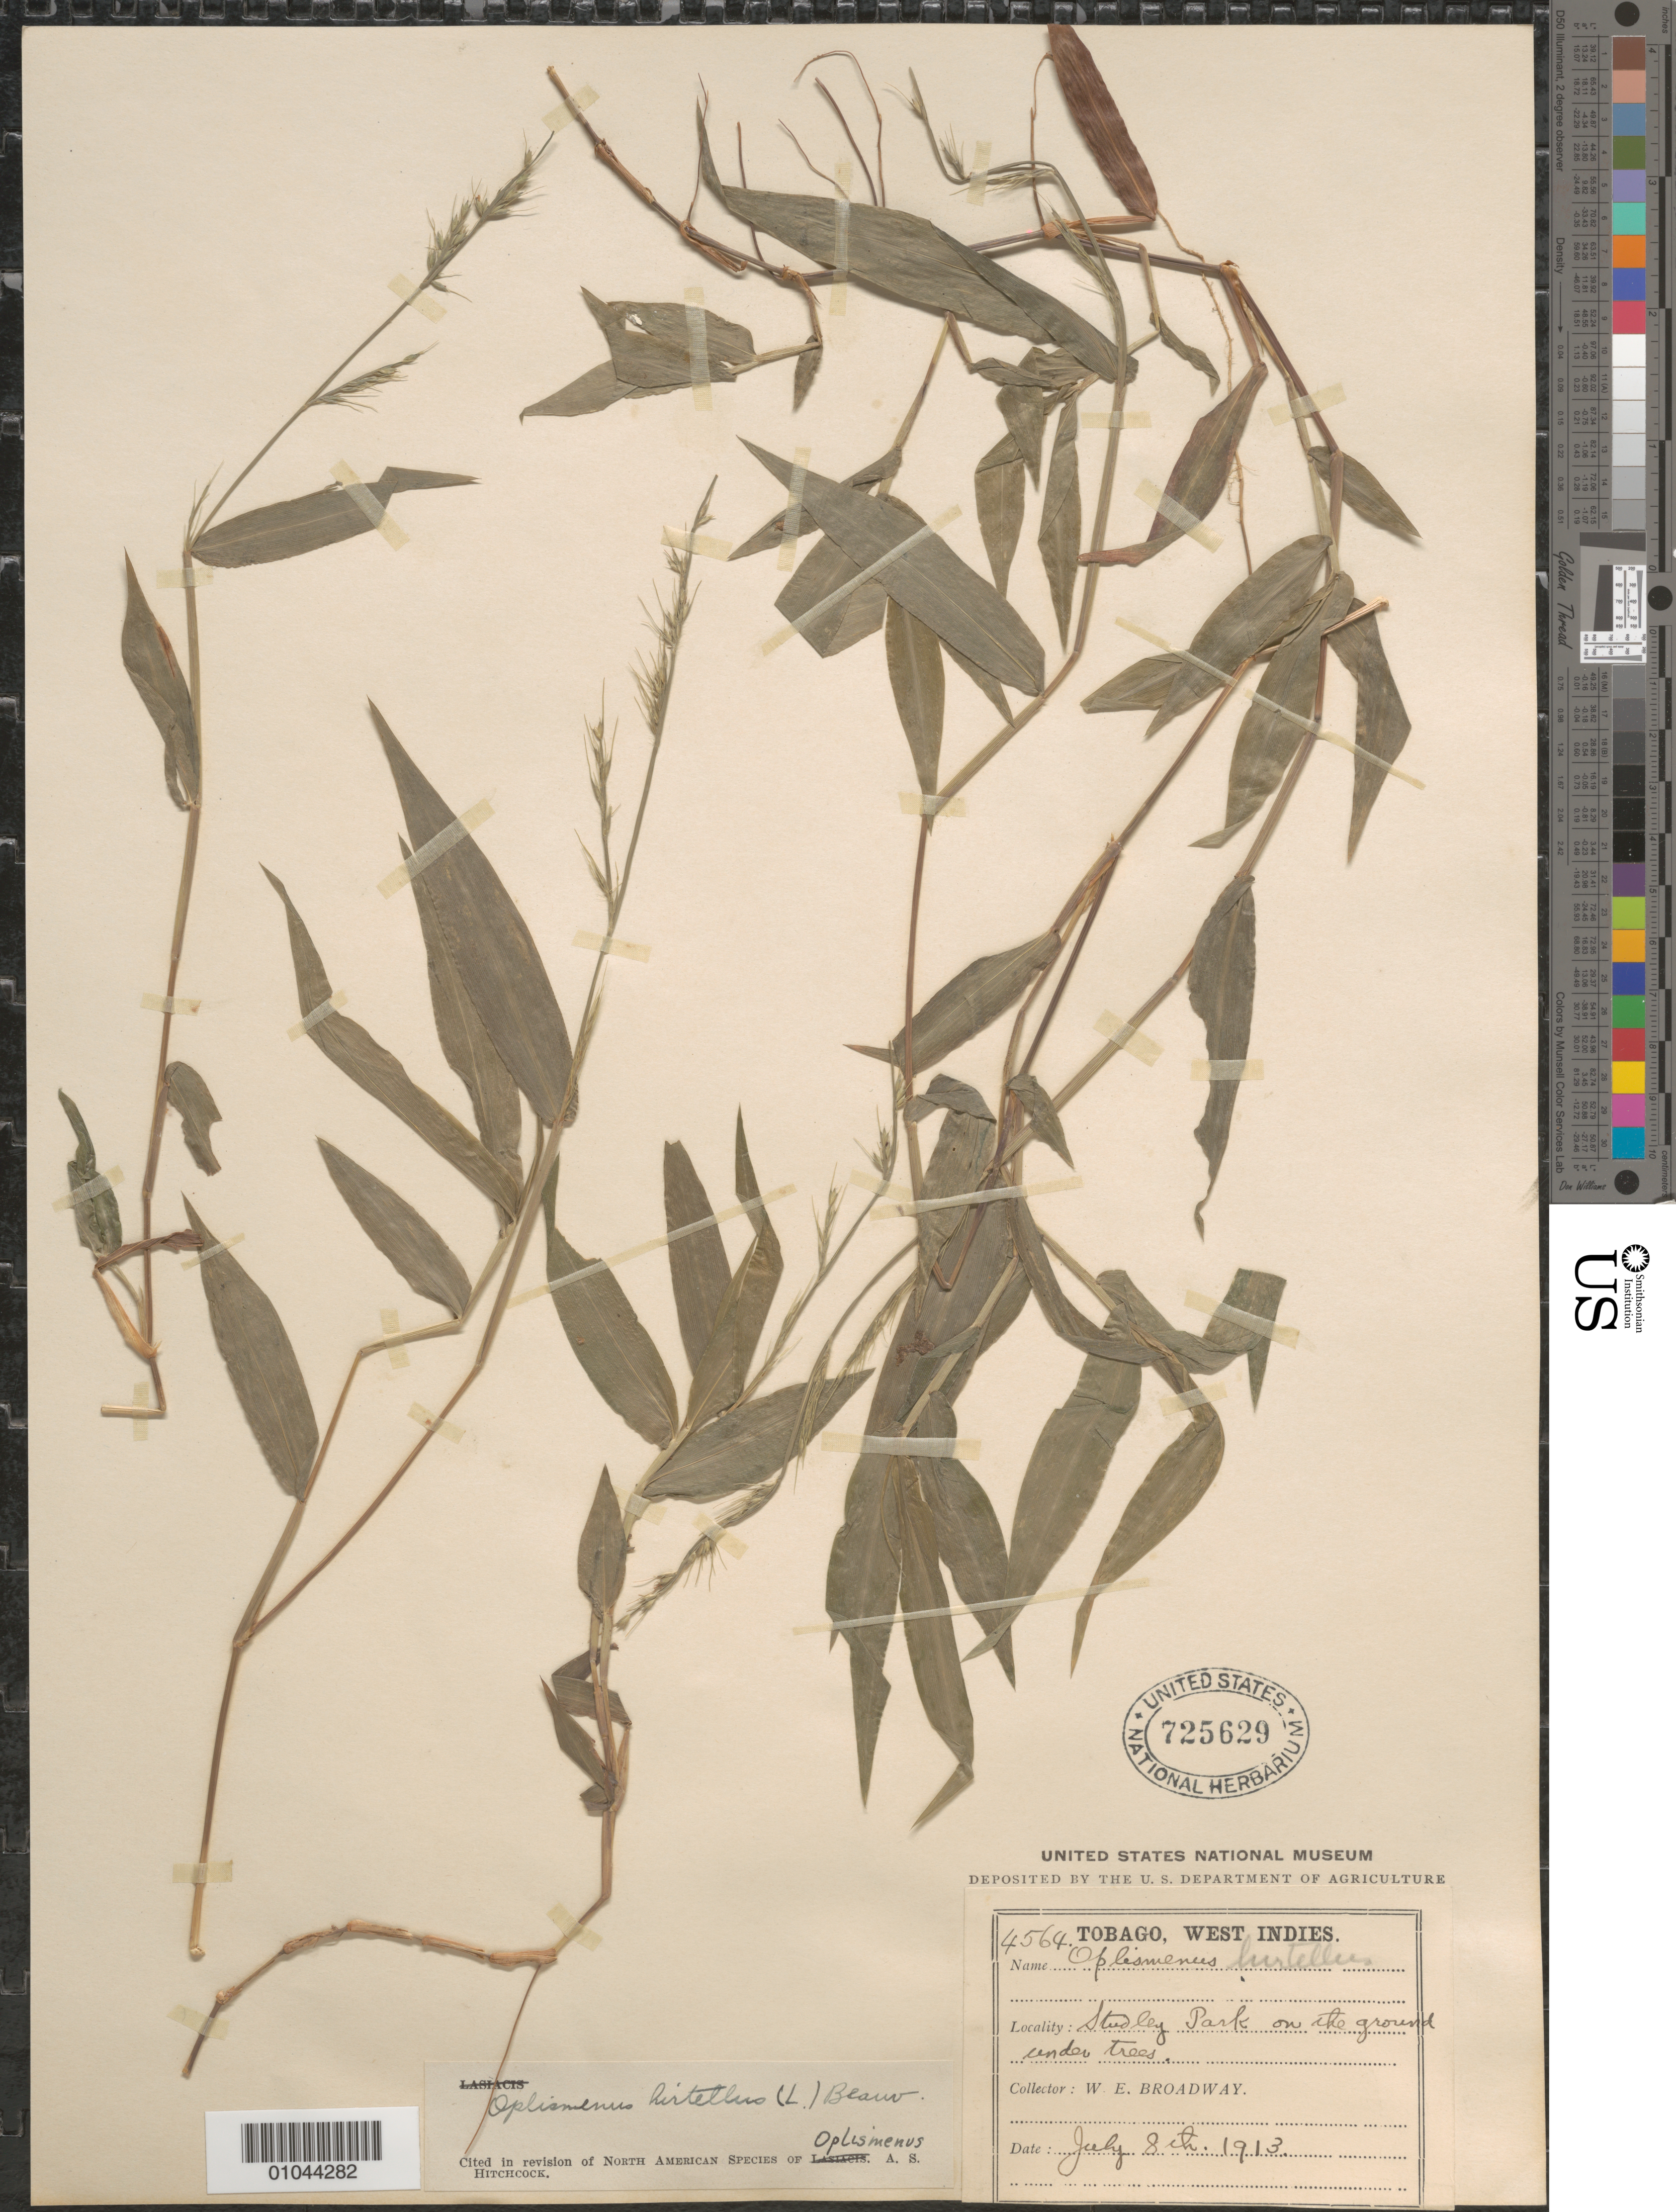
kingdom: Plantae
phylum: Tracheophyta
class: Liliopsida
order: Poales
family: Poaceae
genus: Oplismenus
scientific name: Oplismenus hirtellus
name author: (L.) P. Beauv.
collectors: W. E. Broadway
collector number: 4564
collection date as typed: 08 Jul 1913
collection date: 1913-07-08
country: Trinidad and Tobago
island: Tobago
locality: Studley Park on the ground under trees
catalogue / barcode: US 725629